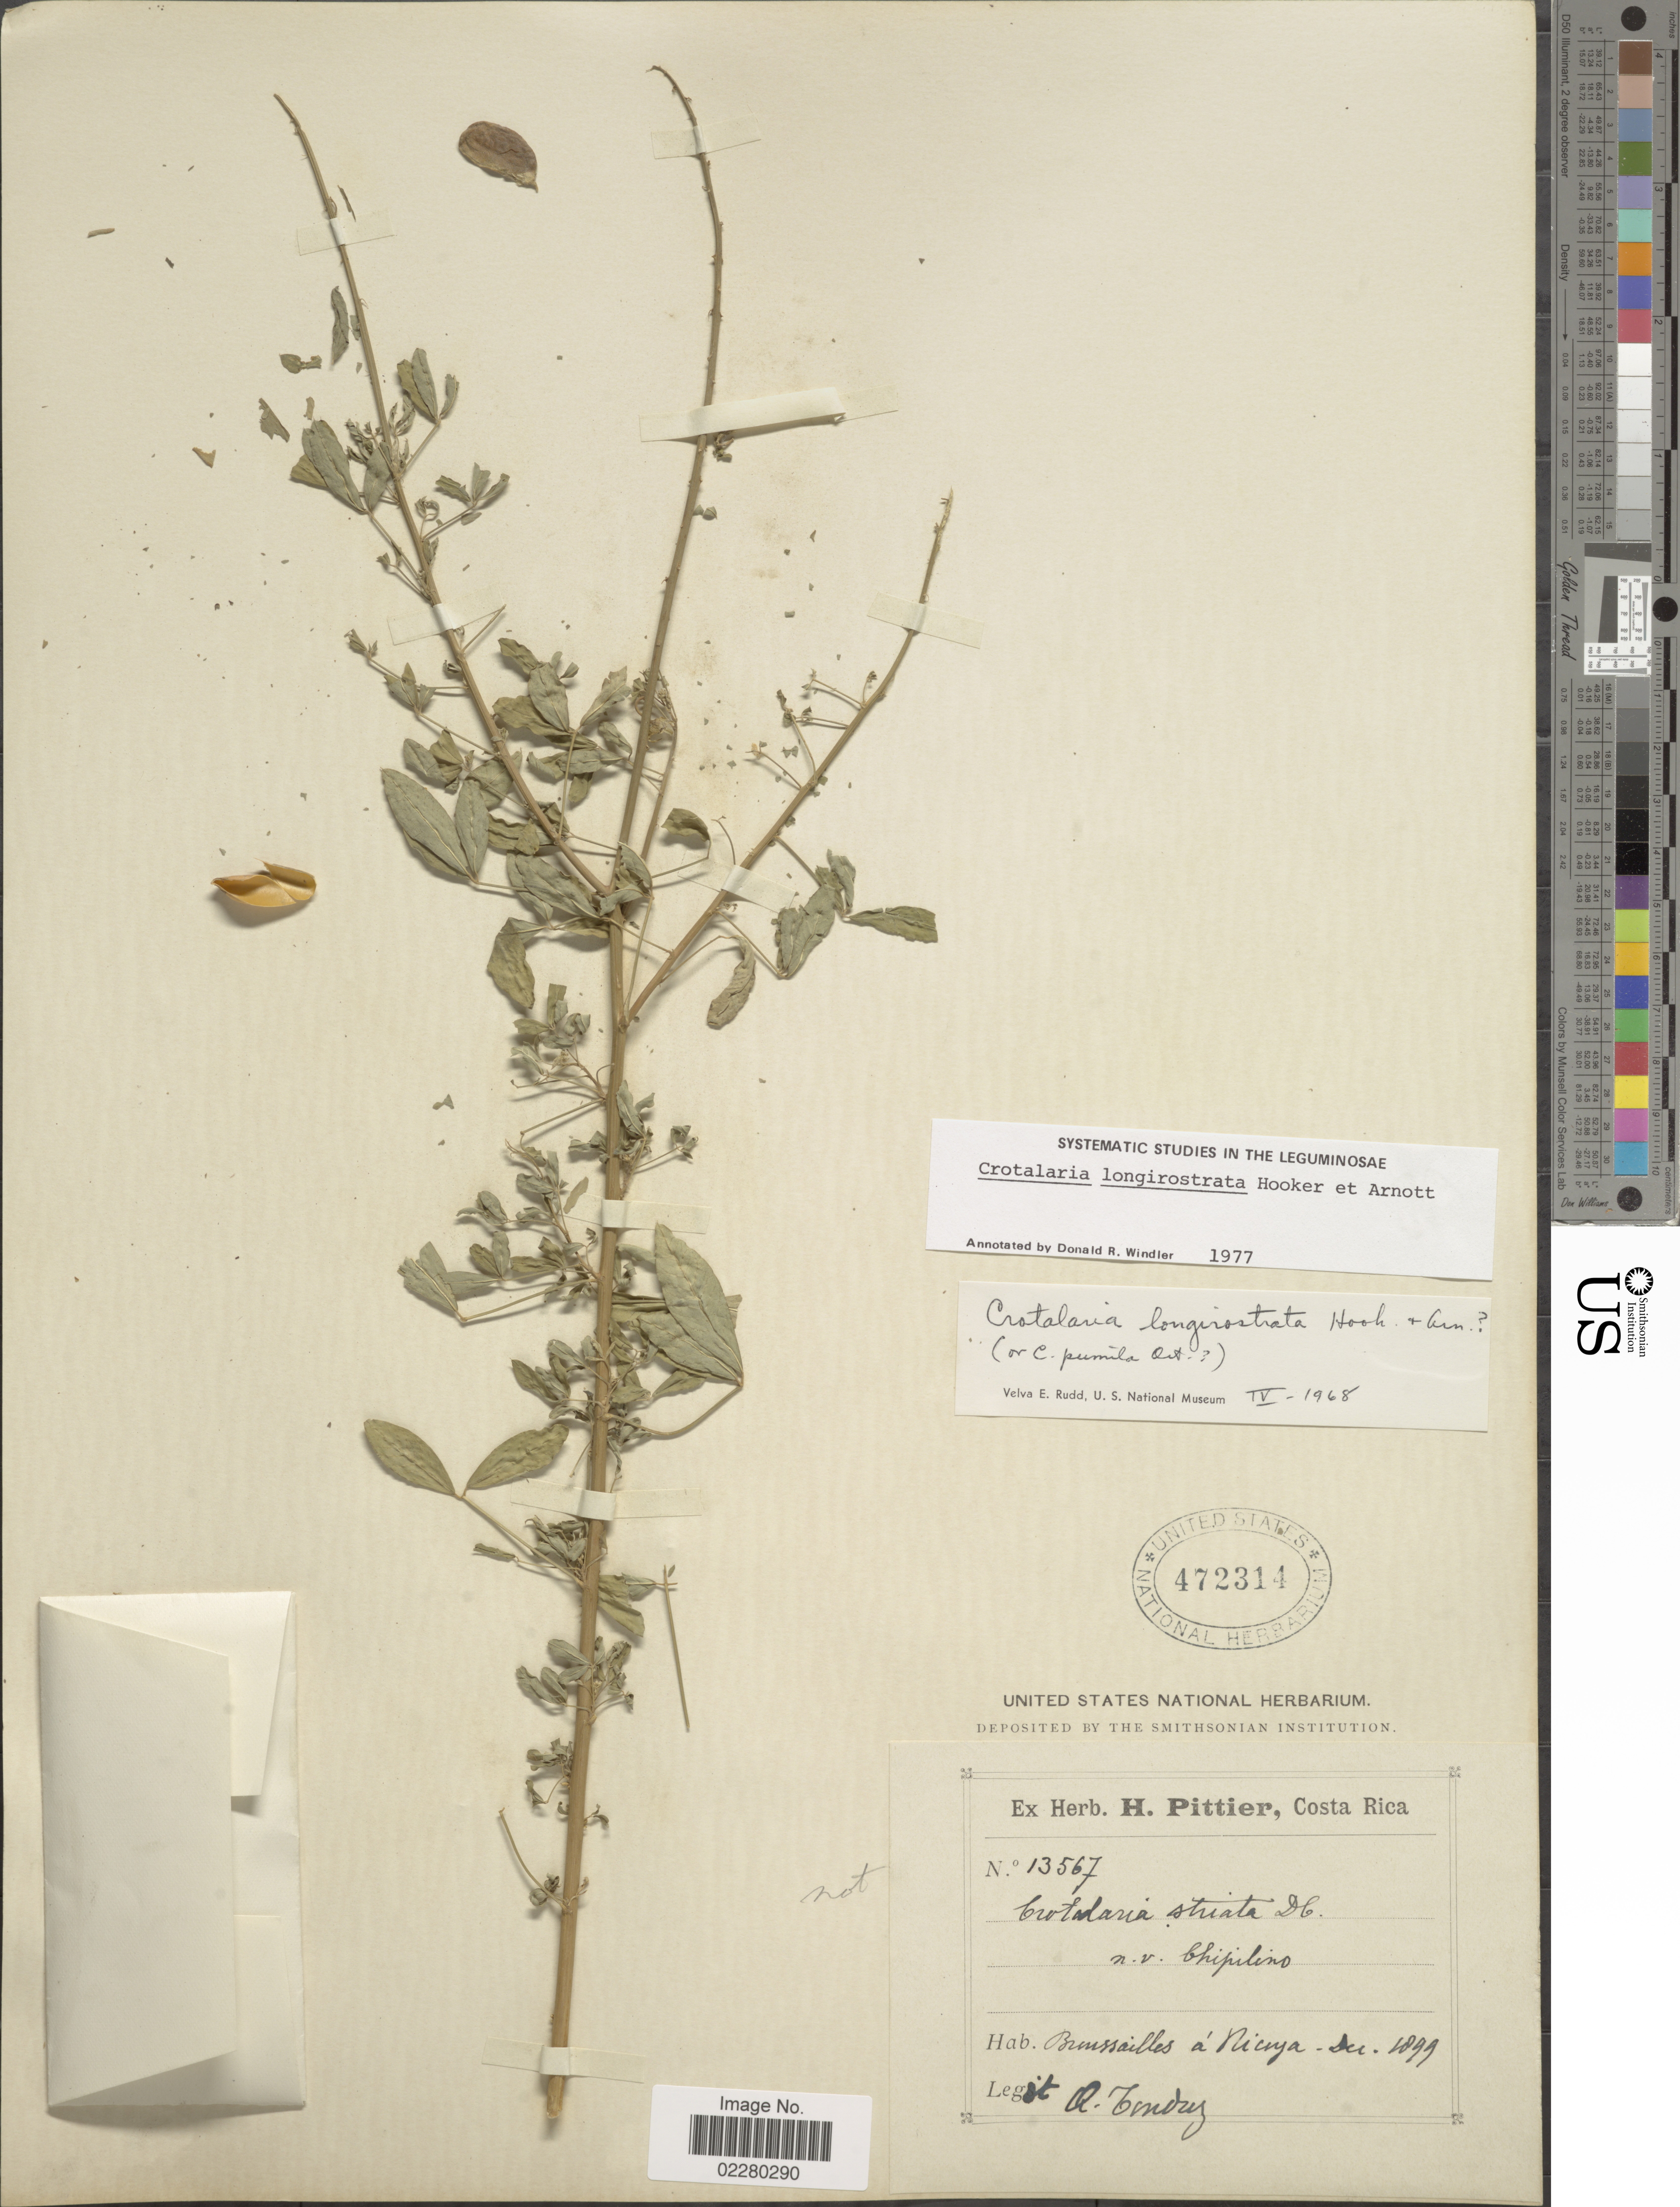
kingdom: Plantae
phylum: Tracheophyta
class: Magnoliopsida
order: Fabales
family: Fabaceae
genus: Crotalaria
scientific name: Crotalaria longirostrata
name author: Hook. & Arn.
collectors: A. Tonduz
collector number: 13567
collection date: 1899-12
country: Costa Rica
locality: Brussailles á Niciya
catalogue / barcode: US 472314